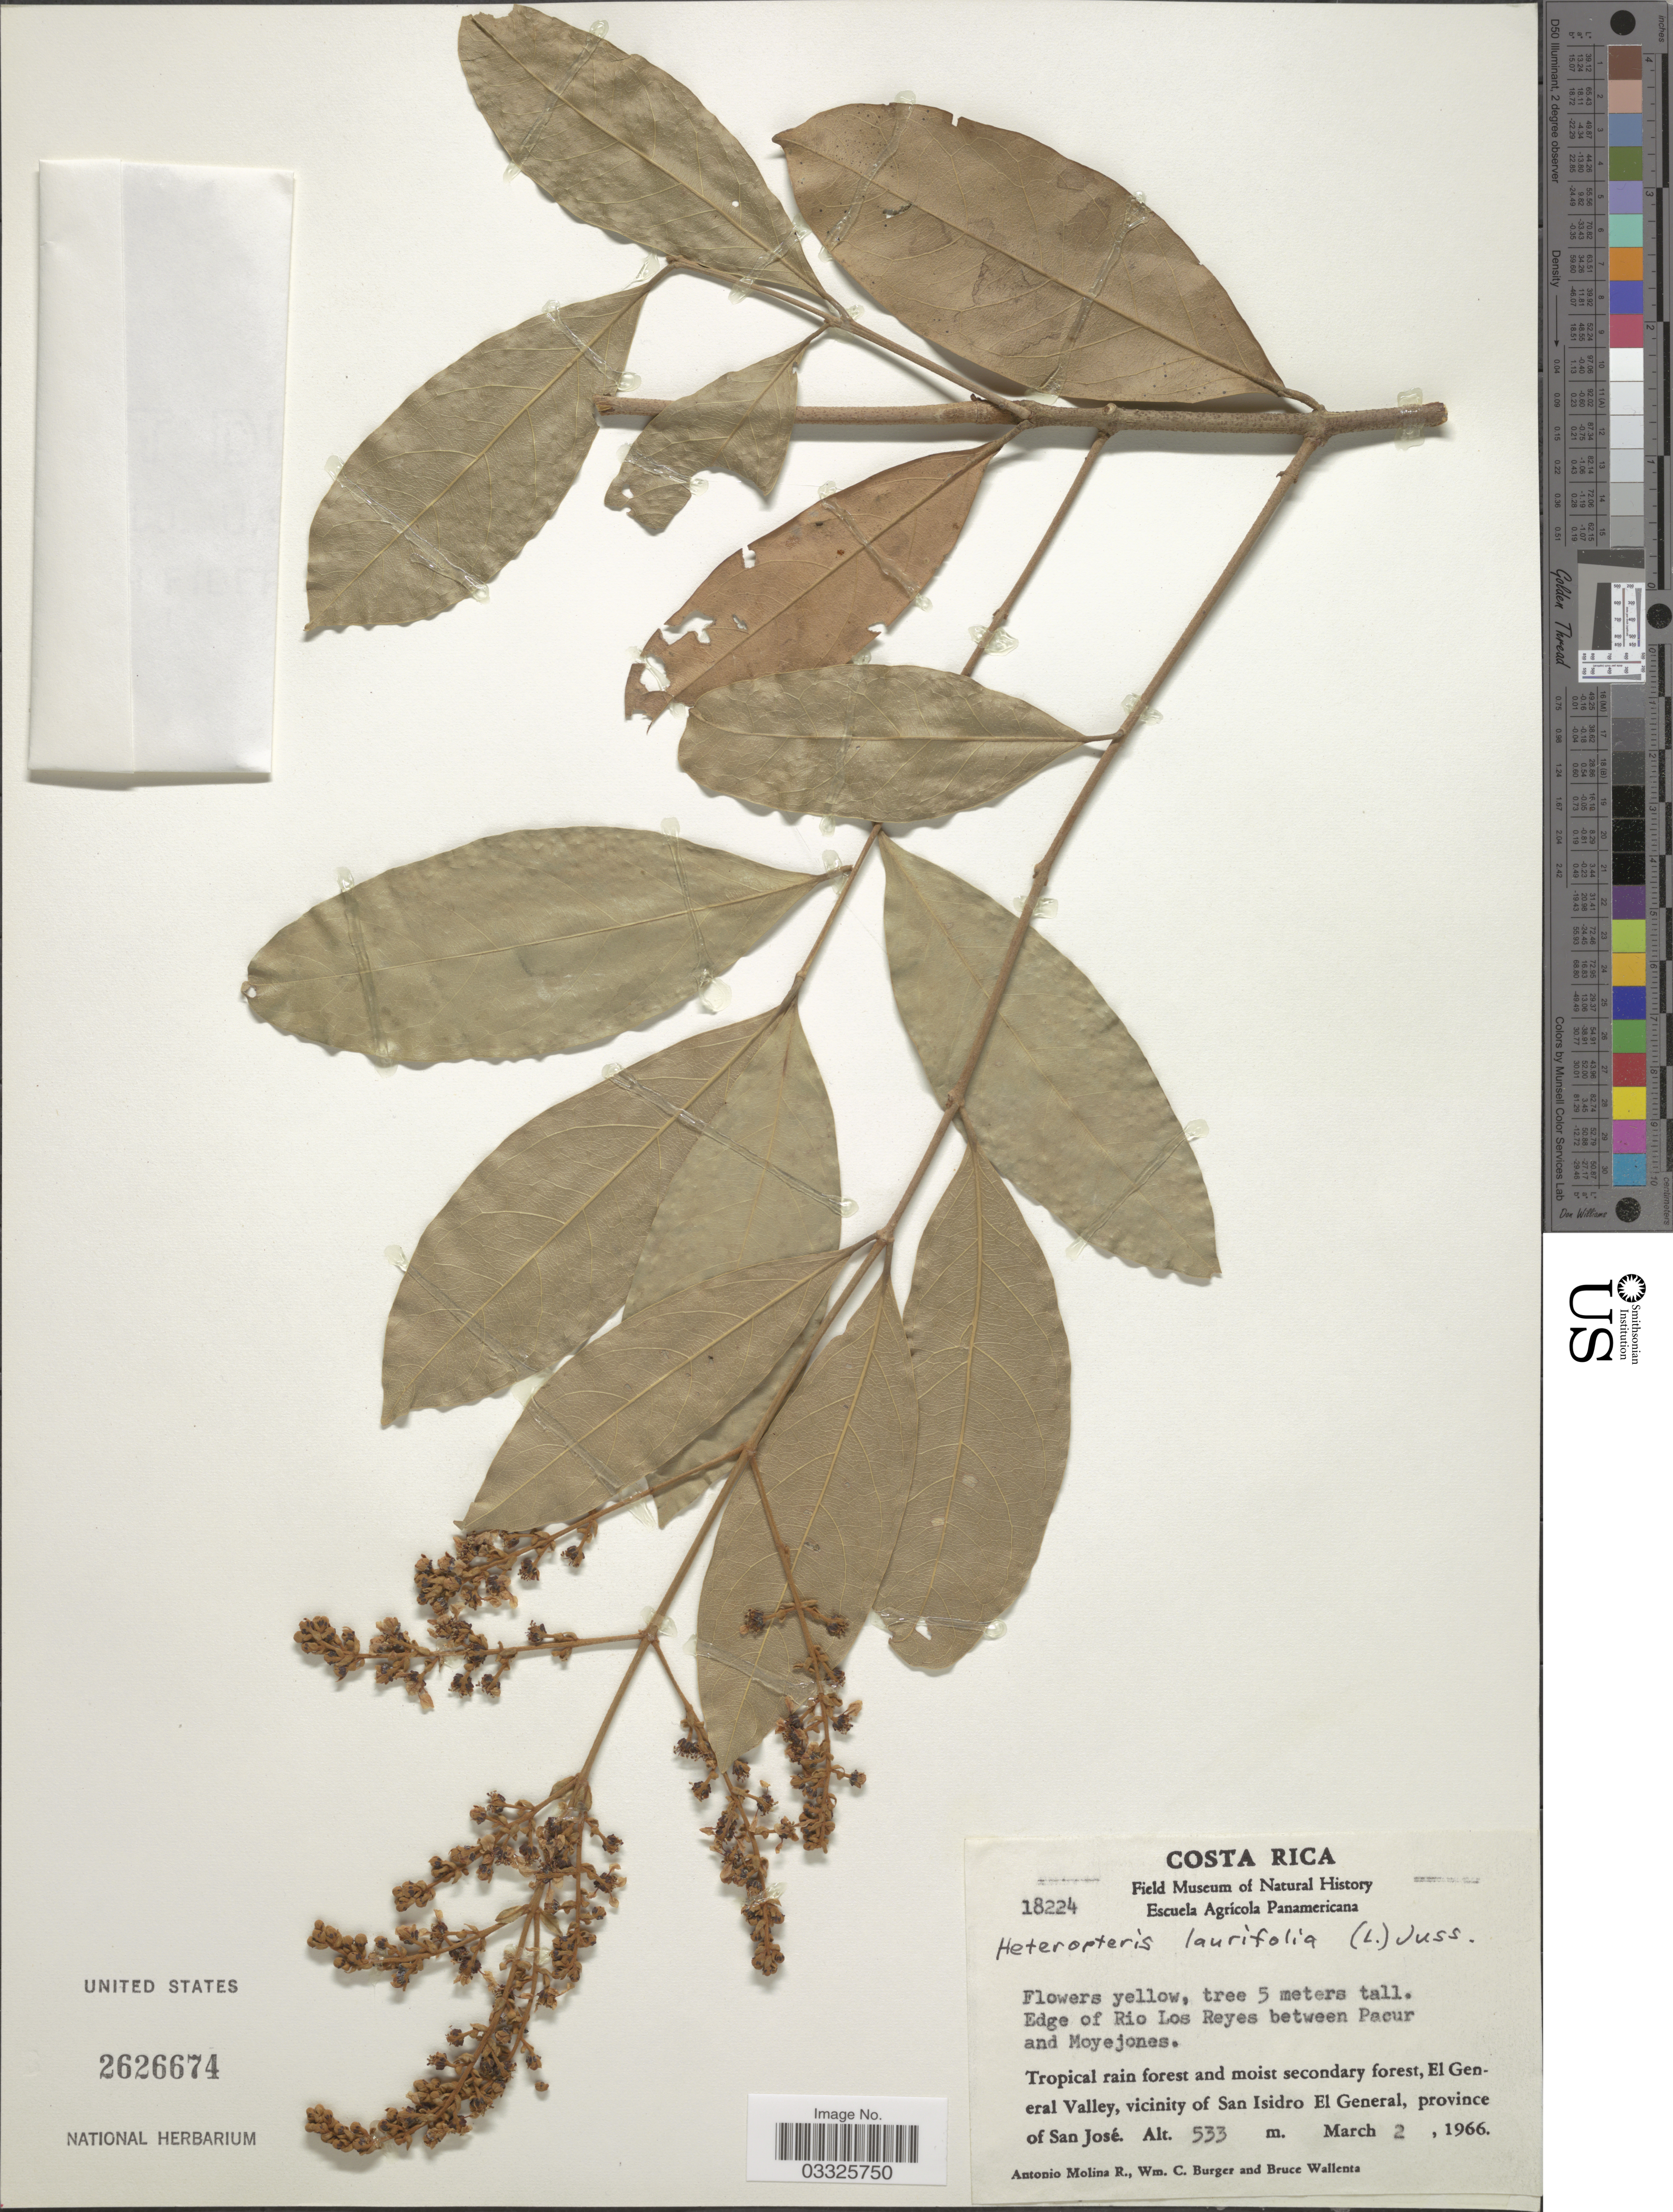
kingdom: Plantae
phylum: Tracheophyta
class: Magnoliopsida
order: Malpighiales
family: Malpighiaceae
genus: Heteropterys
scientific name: Heteropterys laurifolia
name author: (L.) A. Juss.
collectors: A. Molina R., W. Burger & B. Wallenta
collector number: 18224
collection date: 1966-03-02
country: Costa Rica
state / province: San José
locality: Edge of Rio Los Reyes between Pacur and Moyejones. Tropical rain forest and moist secondary forest, El General Valley, vicinity of San Isidro El General, province of San José.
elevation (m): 533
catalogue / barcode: US 2626674